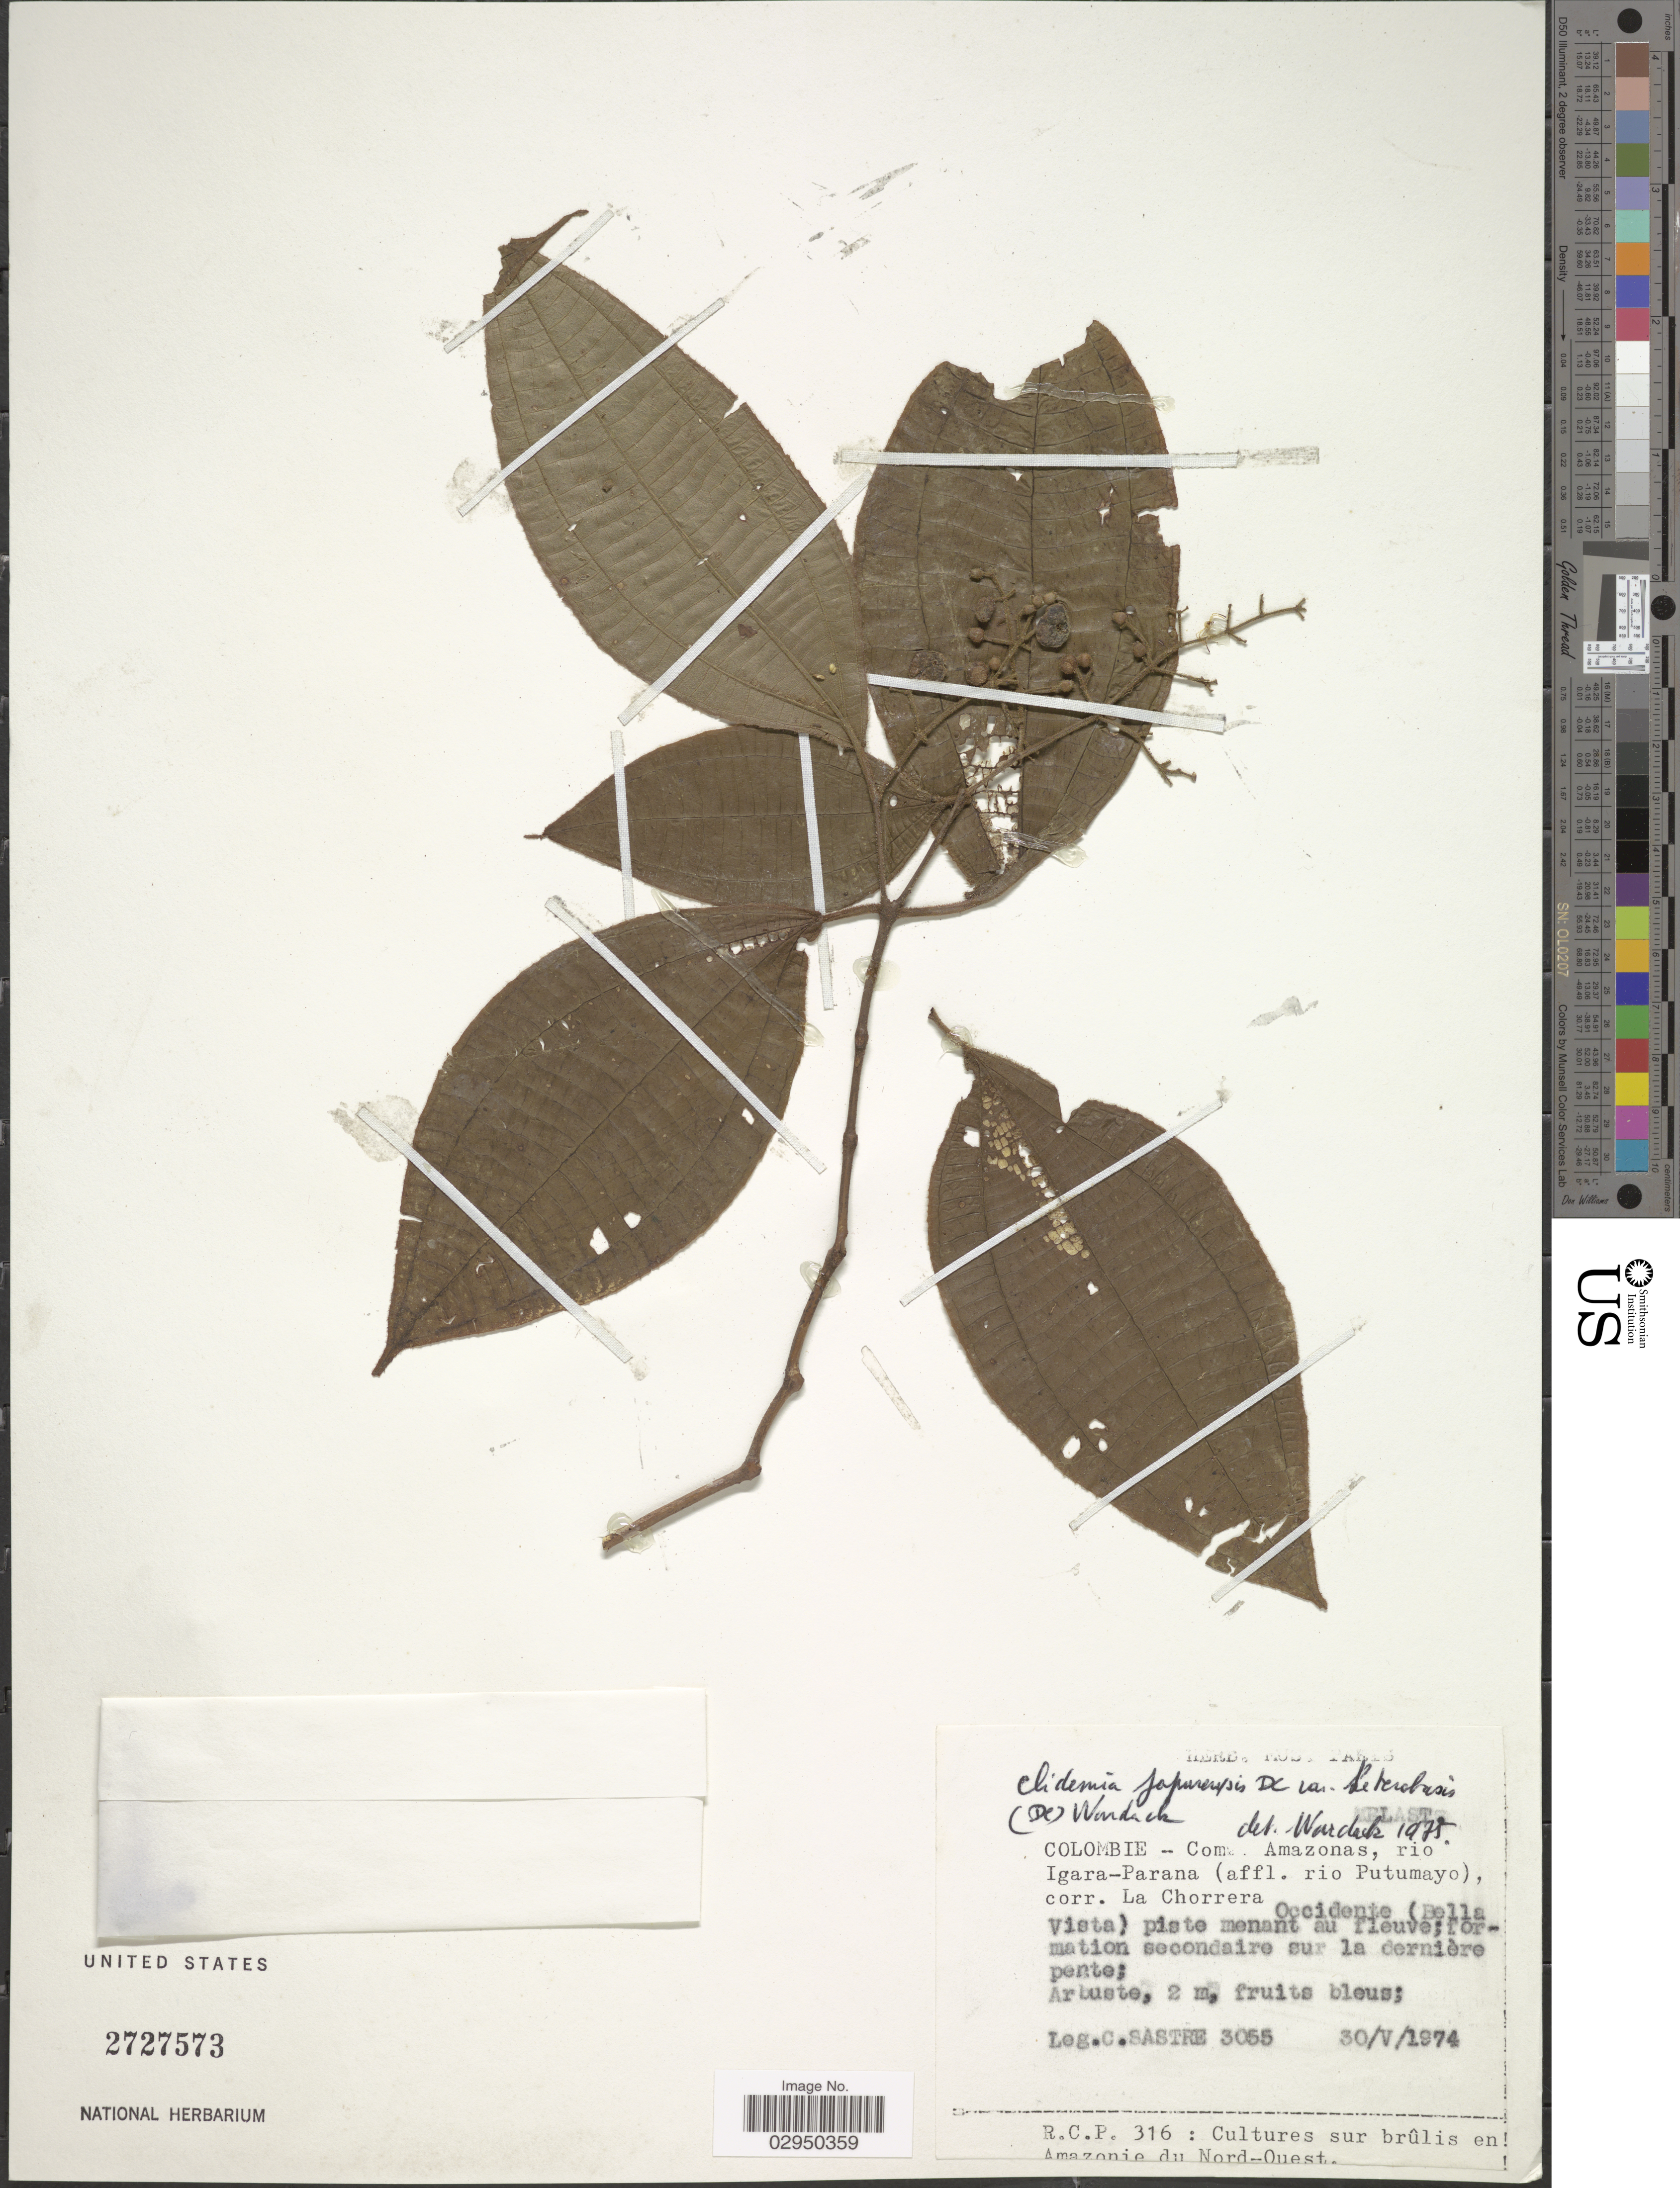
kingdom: Plantae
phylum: Tracheophyta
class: Magnoliopsida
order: Myrtales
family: Melastomataceae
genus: Clidemia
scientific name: Clidemia japurensis var. heterobasis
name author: (DC.) Wurdack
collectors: C. Sastre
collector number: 3055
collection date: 1974-05-30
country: Colombia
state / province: Amazônas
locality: Com. Amazonas, rio Igara-Parana (affl. rio Putumayo), corr. La Chorrera. Occidente (Bella Vista) piste menant au fleuve; formation secondaire sur la dernière pente.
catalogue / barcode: US 2727573